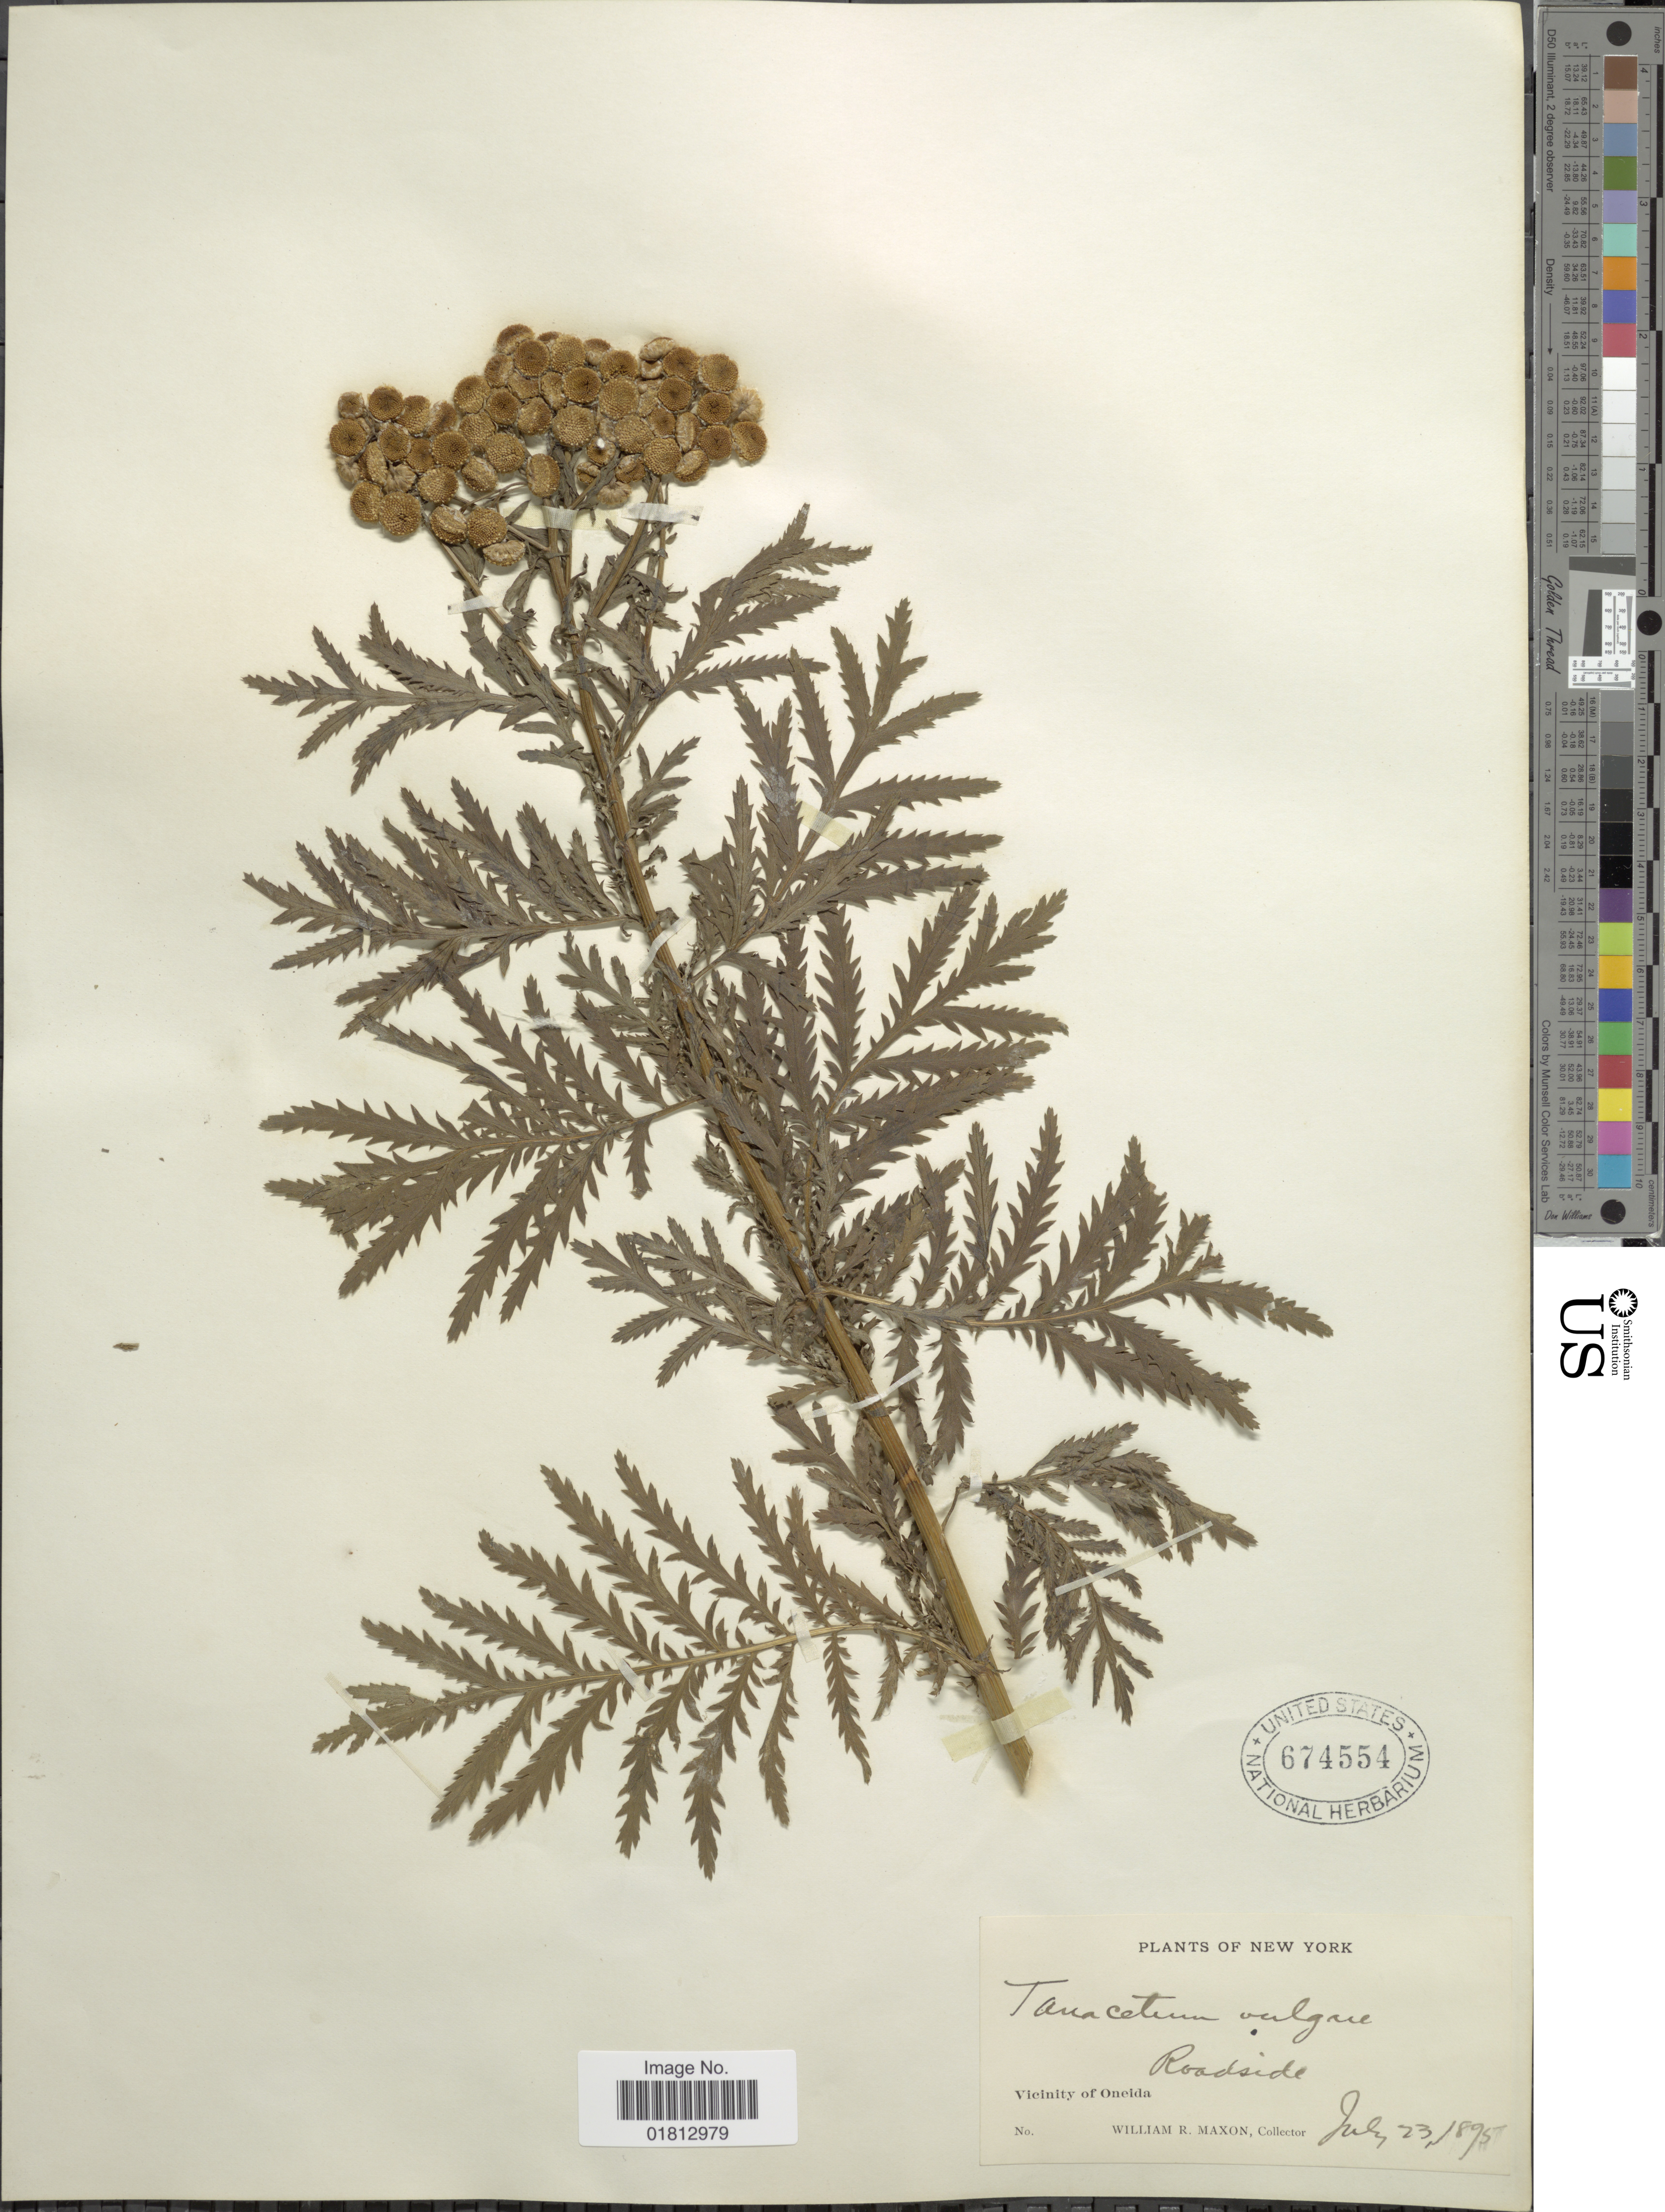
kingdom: Plantae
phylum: Tracheophyta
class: Magnoliopsida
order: Asterales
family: Asteraceae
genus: Tanacetum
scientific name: Tanacetum vulgare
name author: L.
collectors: W. R. Maxon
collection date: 1895-07-23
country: United States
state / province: New York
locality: Vicinity of Oneida, Roadside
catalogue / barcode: US 674554